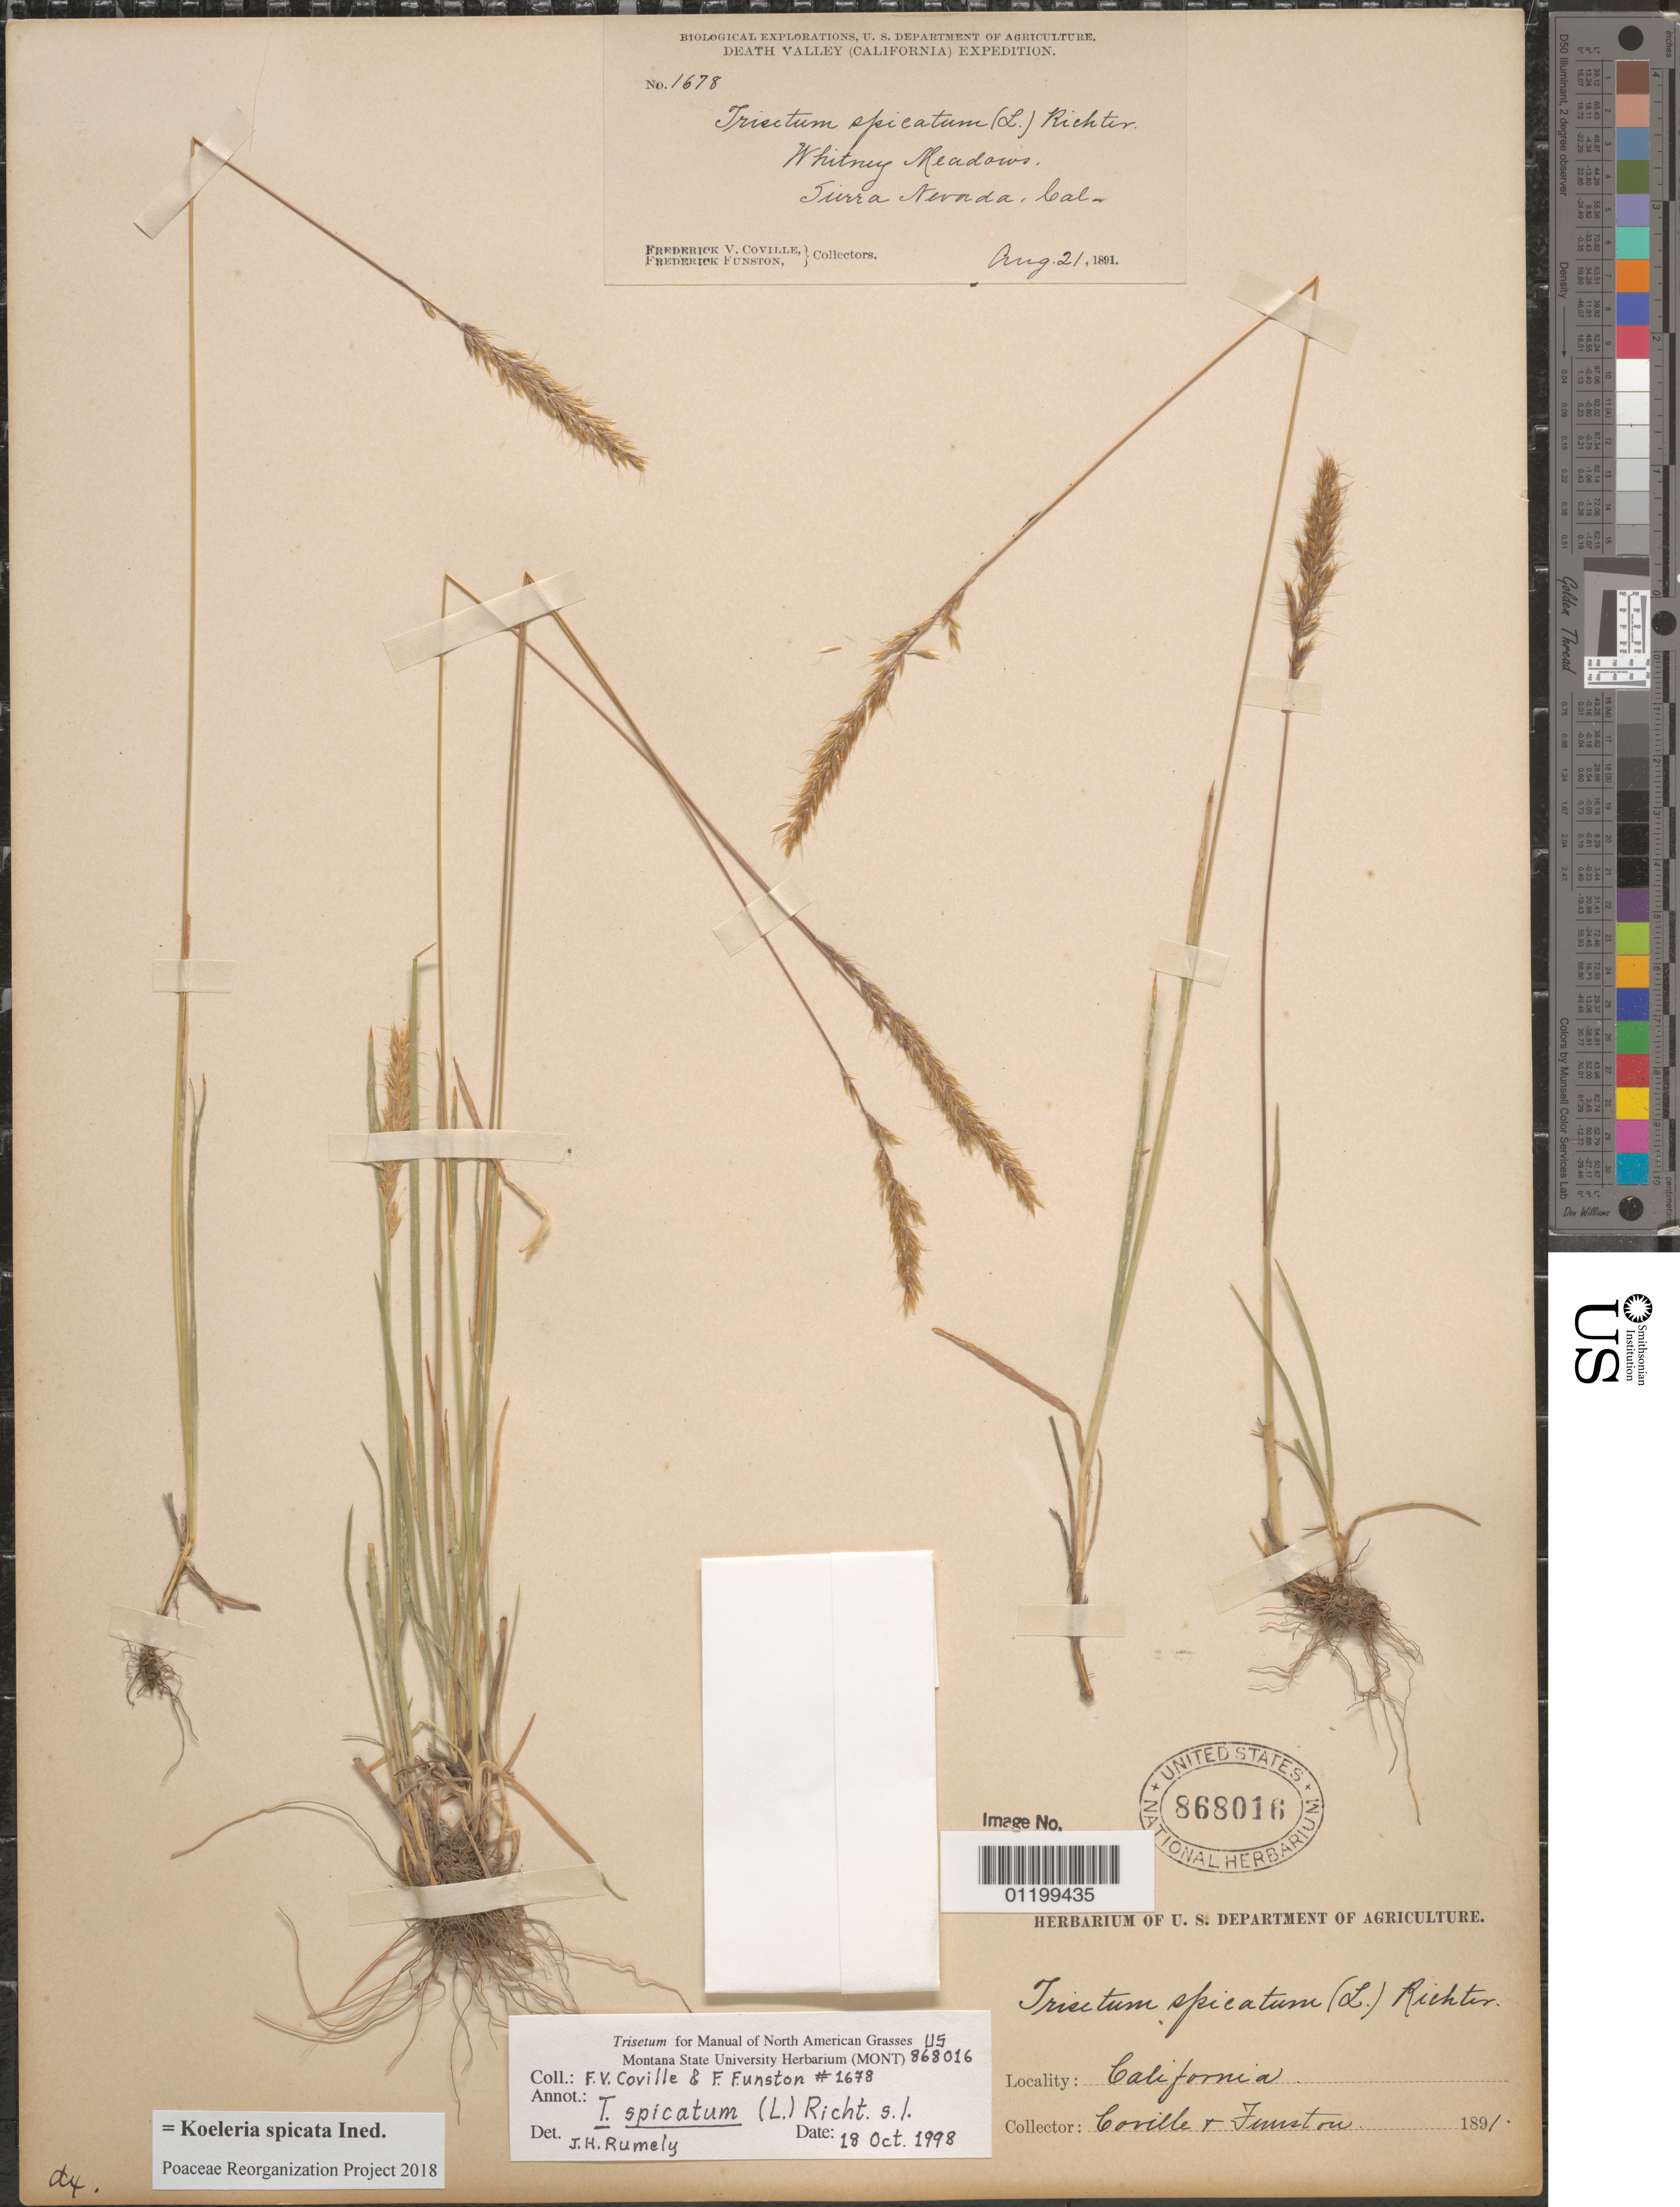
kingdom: Plantae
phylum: Tracheophyta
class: Liliopsida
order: Poales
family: Poaceae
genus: Koeleria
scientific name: Koeleria spicata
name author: (L.) Barberá et al.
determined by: Poaceae Reorganization Project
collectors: F. V. Coville & F. Funston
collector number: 1678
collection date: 1891-08-21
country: United States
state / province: California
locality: Whitney meadows, Sierra Nevada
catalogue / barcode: US 868016